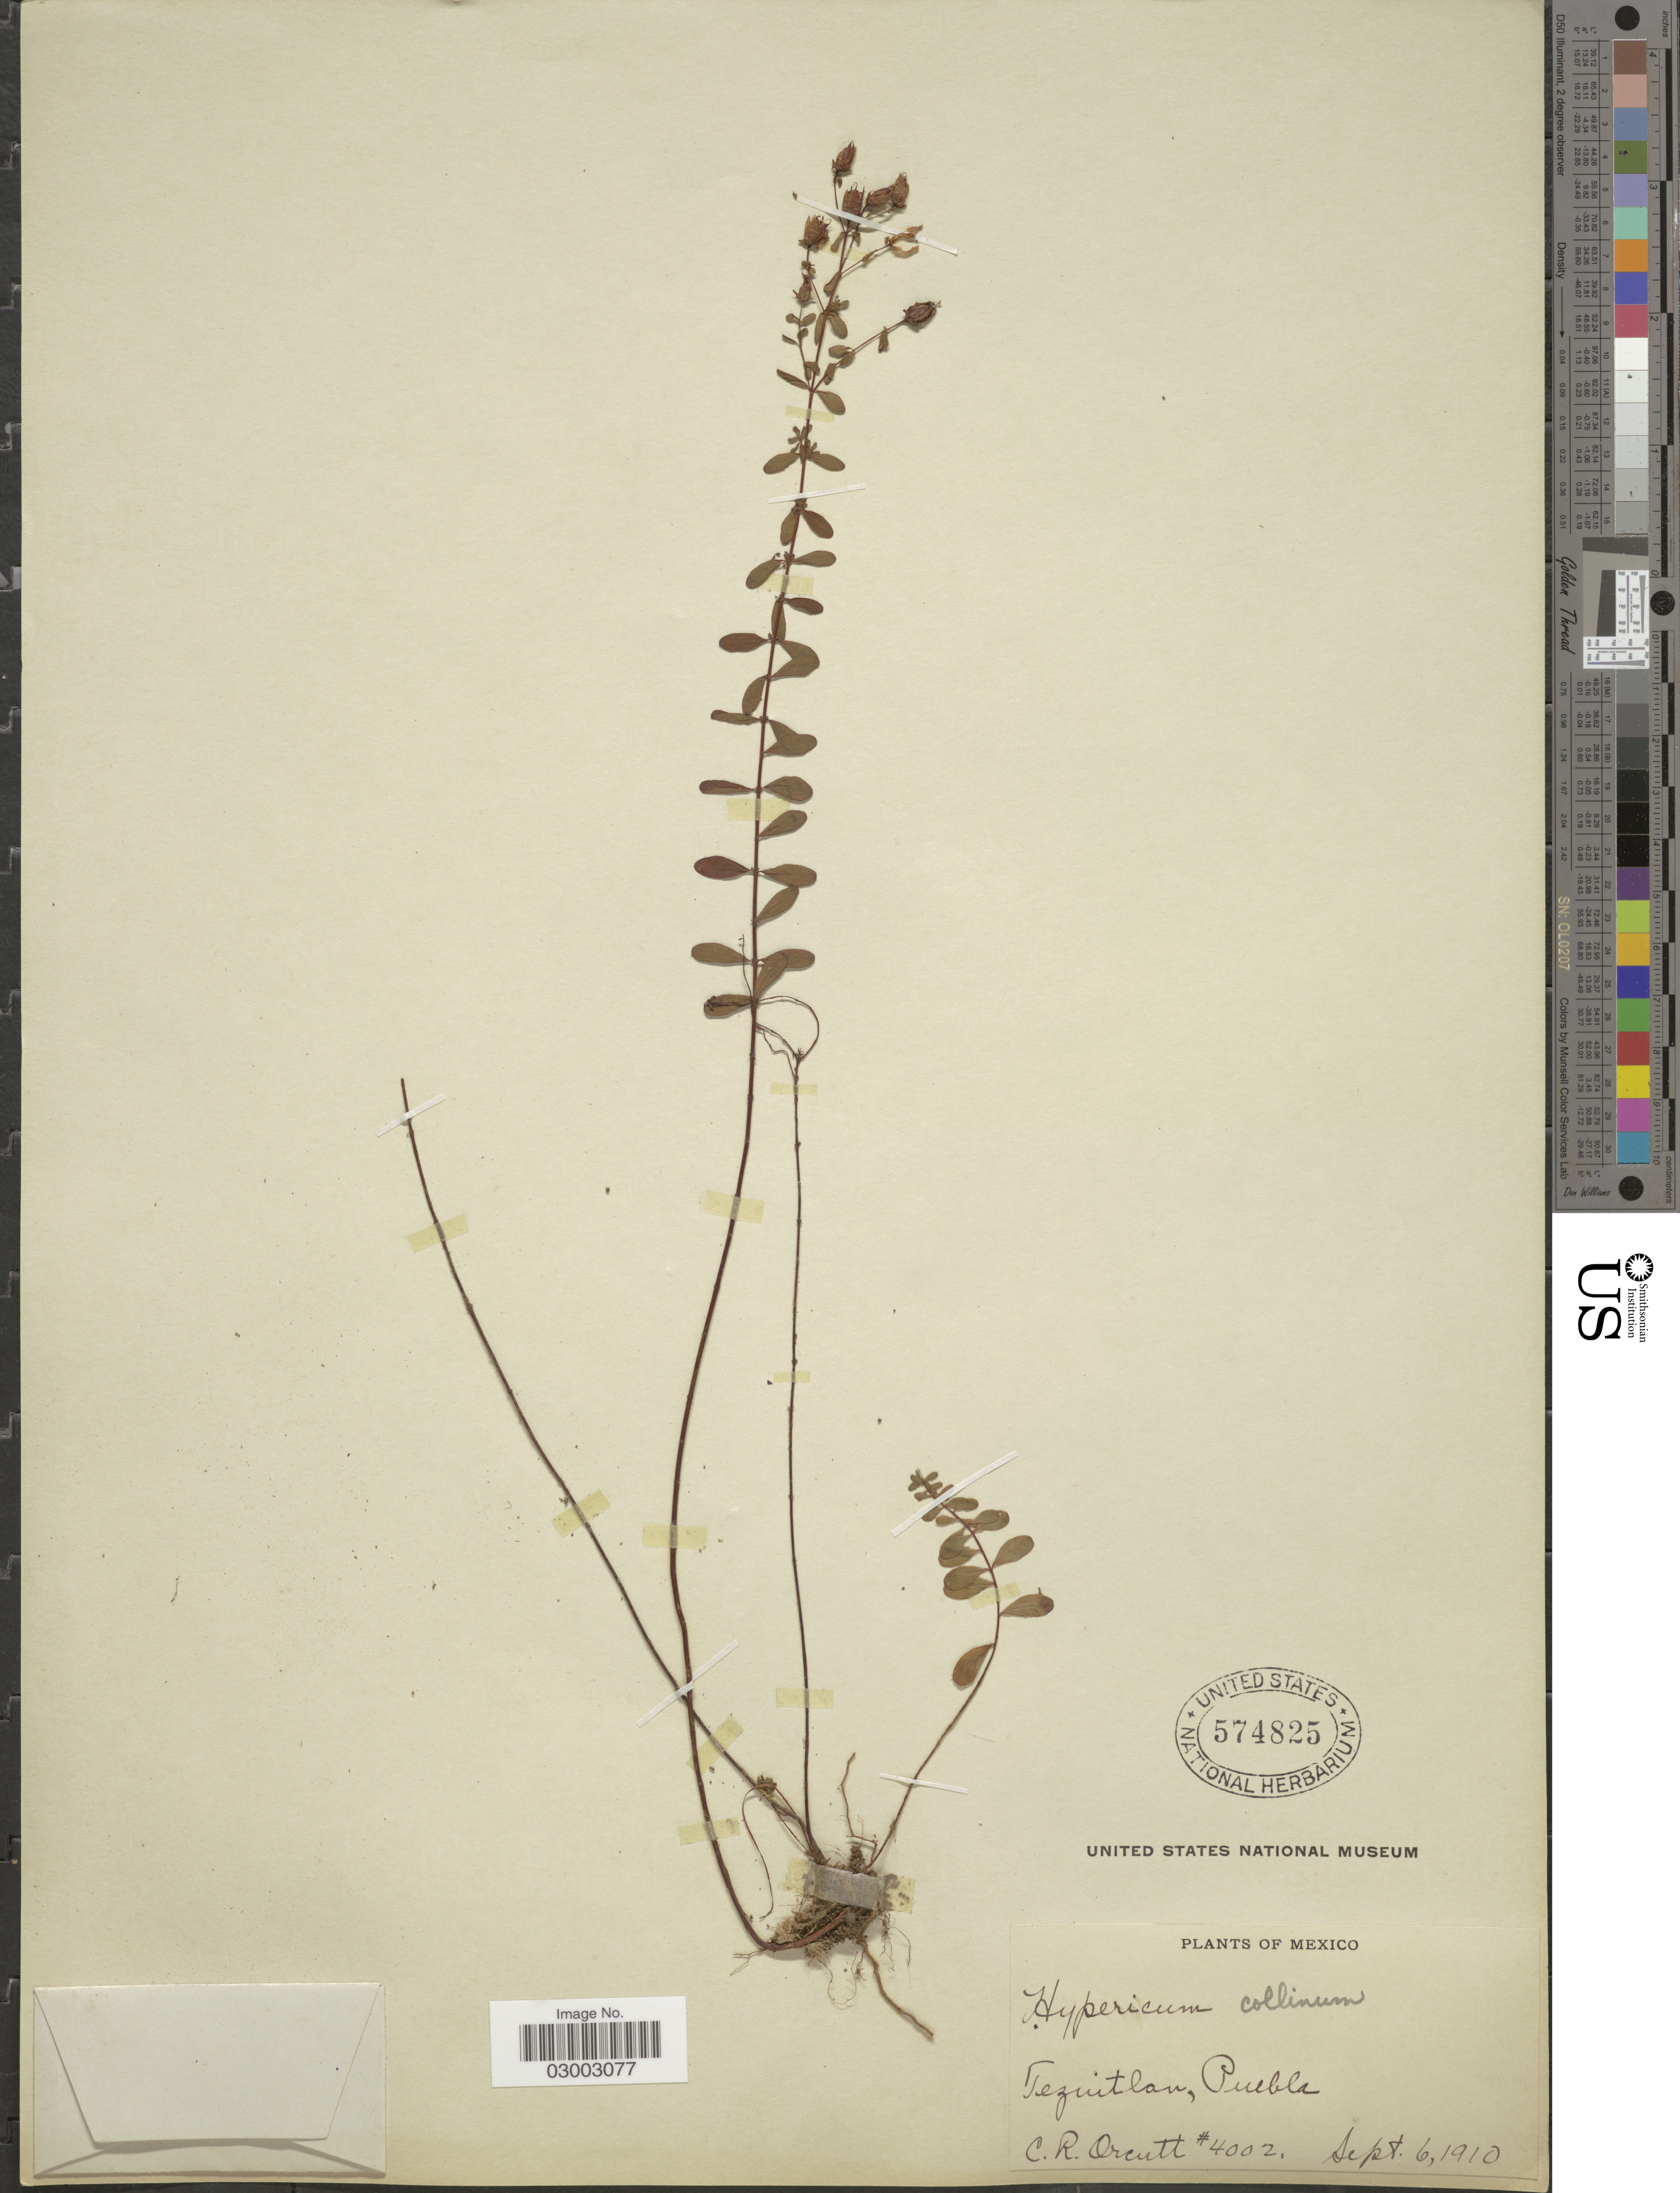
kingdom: Plantae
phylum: Tracheophyta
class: Magnoliopsida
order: Malpighiales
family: Hypericaceae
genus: Hypericum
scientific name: Hypericum collinum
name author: Schltdl. & Cham.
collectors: C. R. Orcutt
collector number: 4002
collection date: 1910-09-06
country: Mexico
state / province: Puebla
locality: Tezuitlan.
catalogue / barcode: US 574825